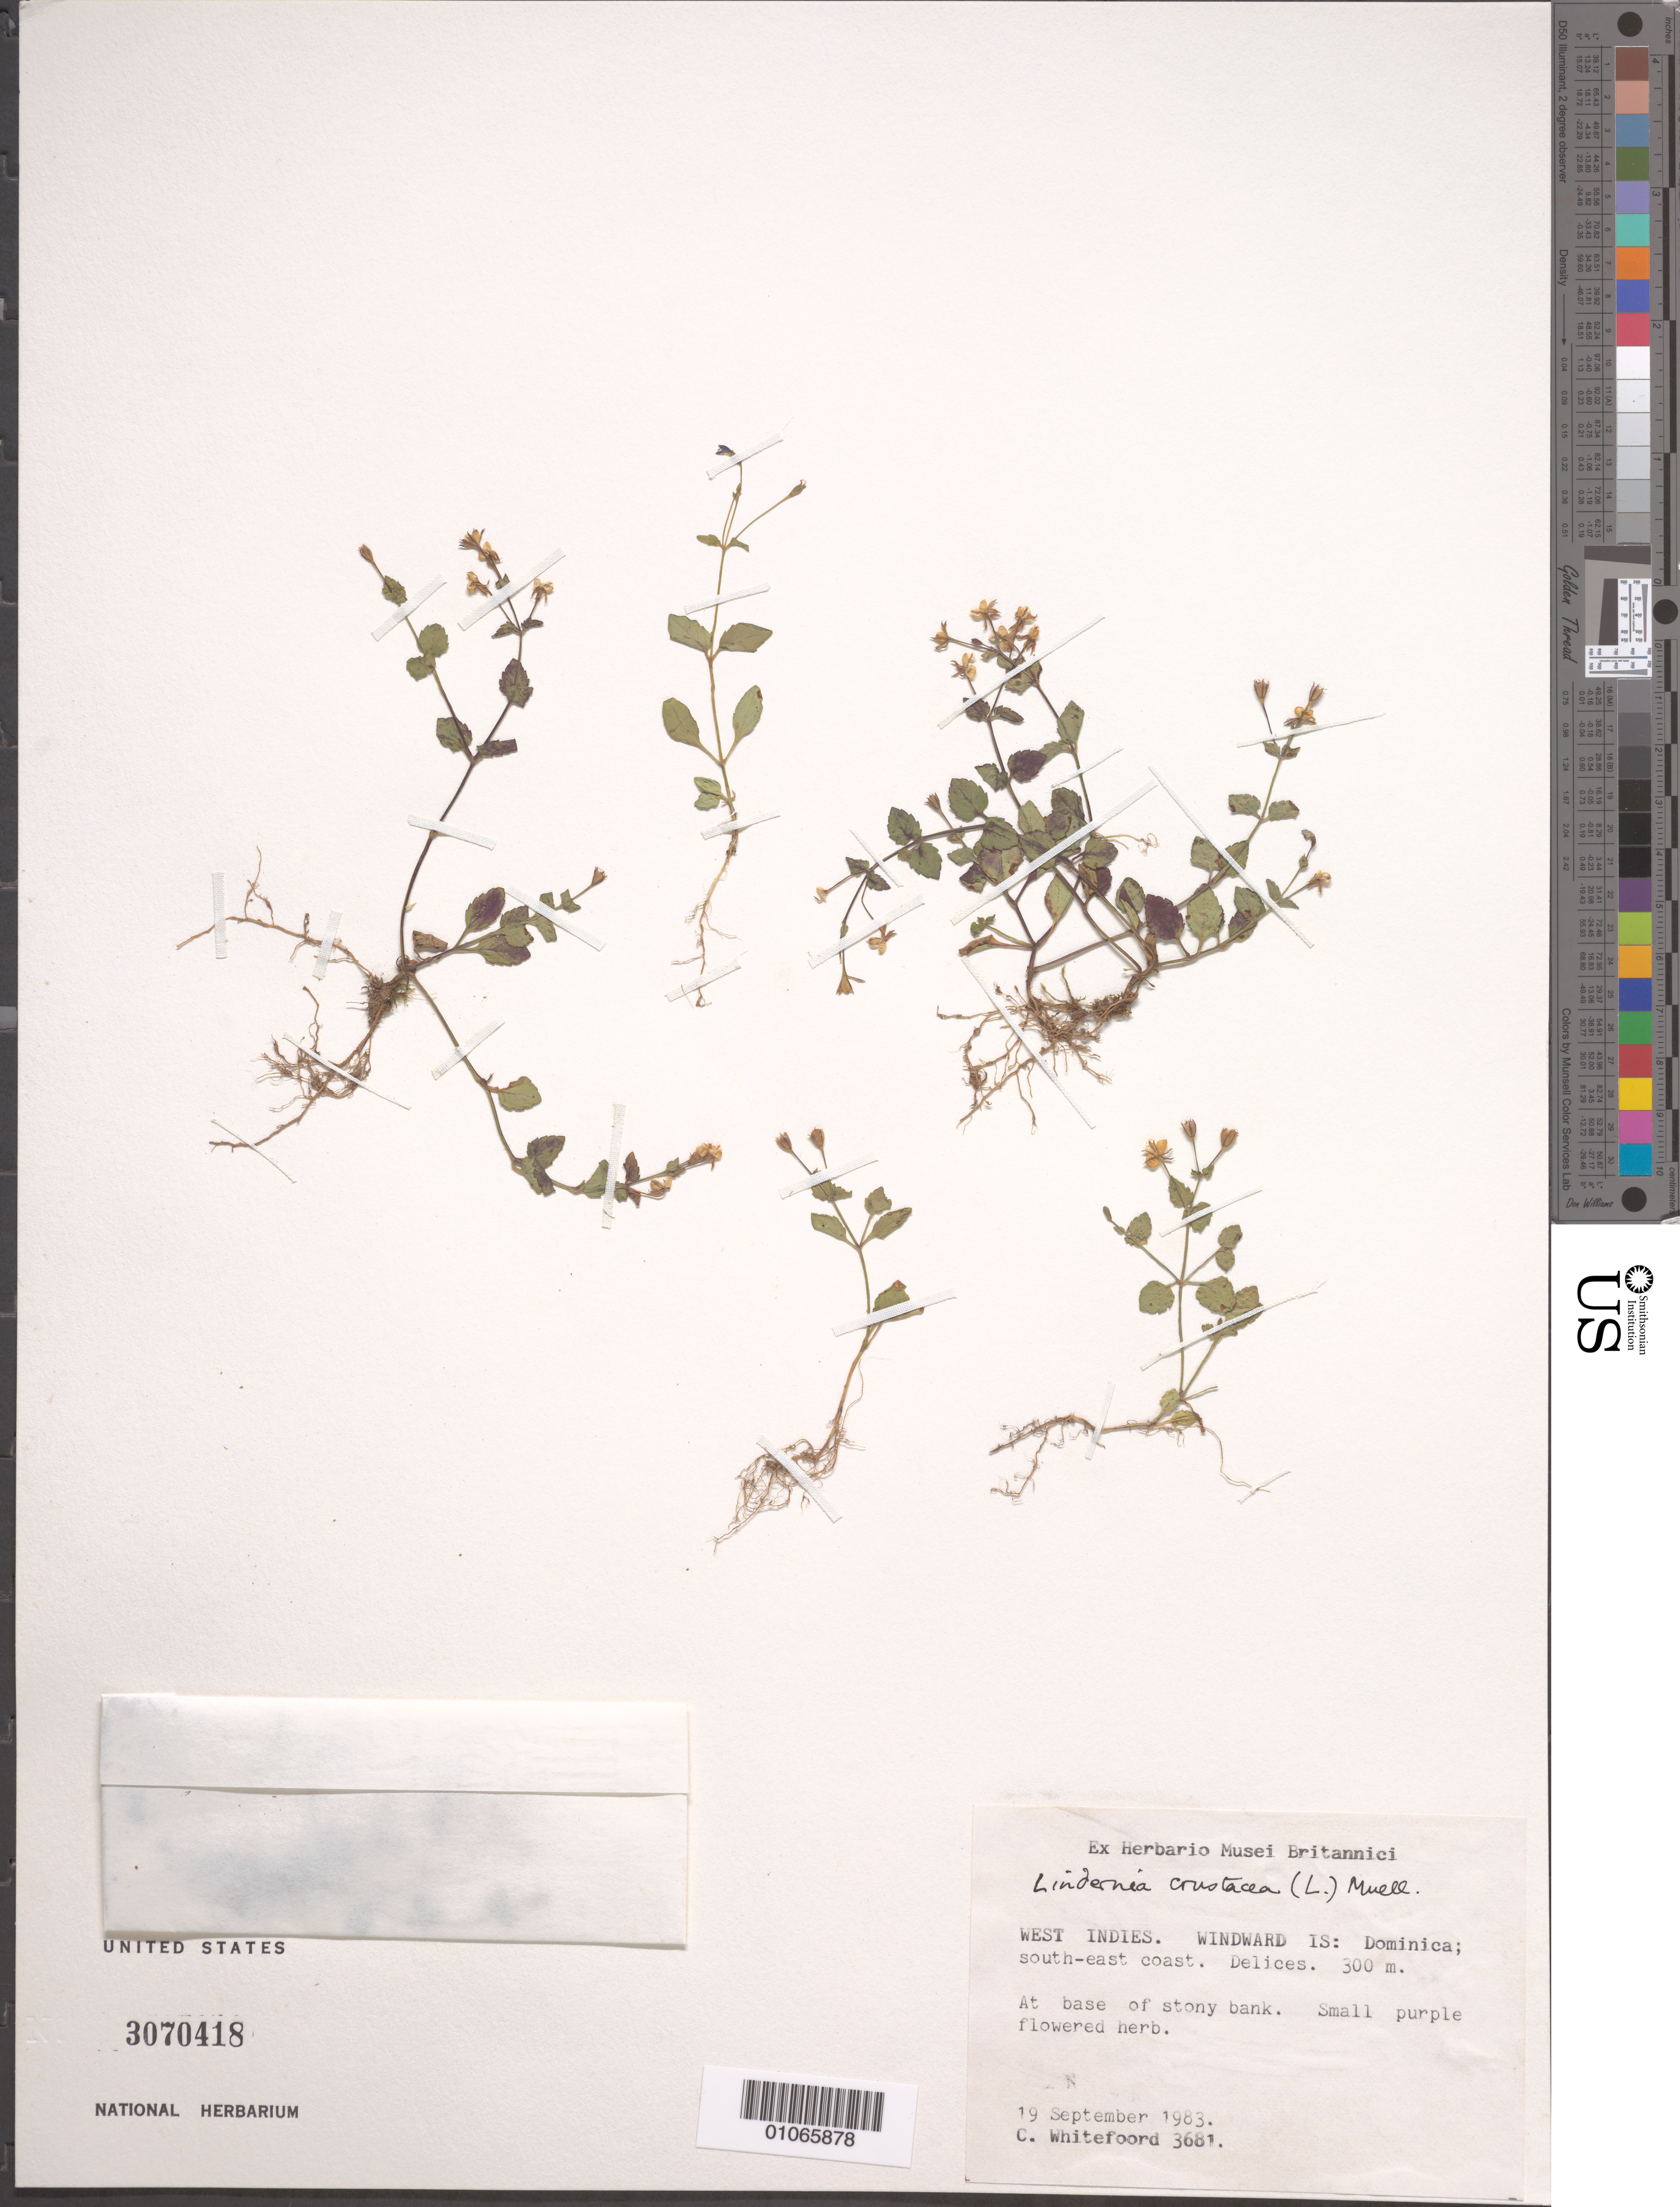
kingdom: Plantae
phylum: Tracheophyta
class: Magnoliopsida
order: Lamiales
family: Linderniaceae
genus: Lindernia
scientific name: Lindernia crustacea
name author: (L.) F. Muell.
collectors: C. Whitefoord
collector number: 3681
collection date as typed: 19 Sep 1983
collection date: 1983-09-19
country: Dominica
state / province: St. Patrick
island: Dominica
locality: Windward isle, southeast coast, Delices. At base of stony bank.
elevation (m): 300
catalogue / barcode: US 3070418